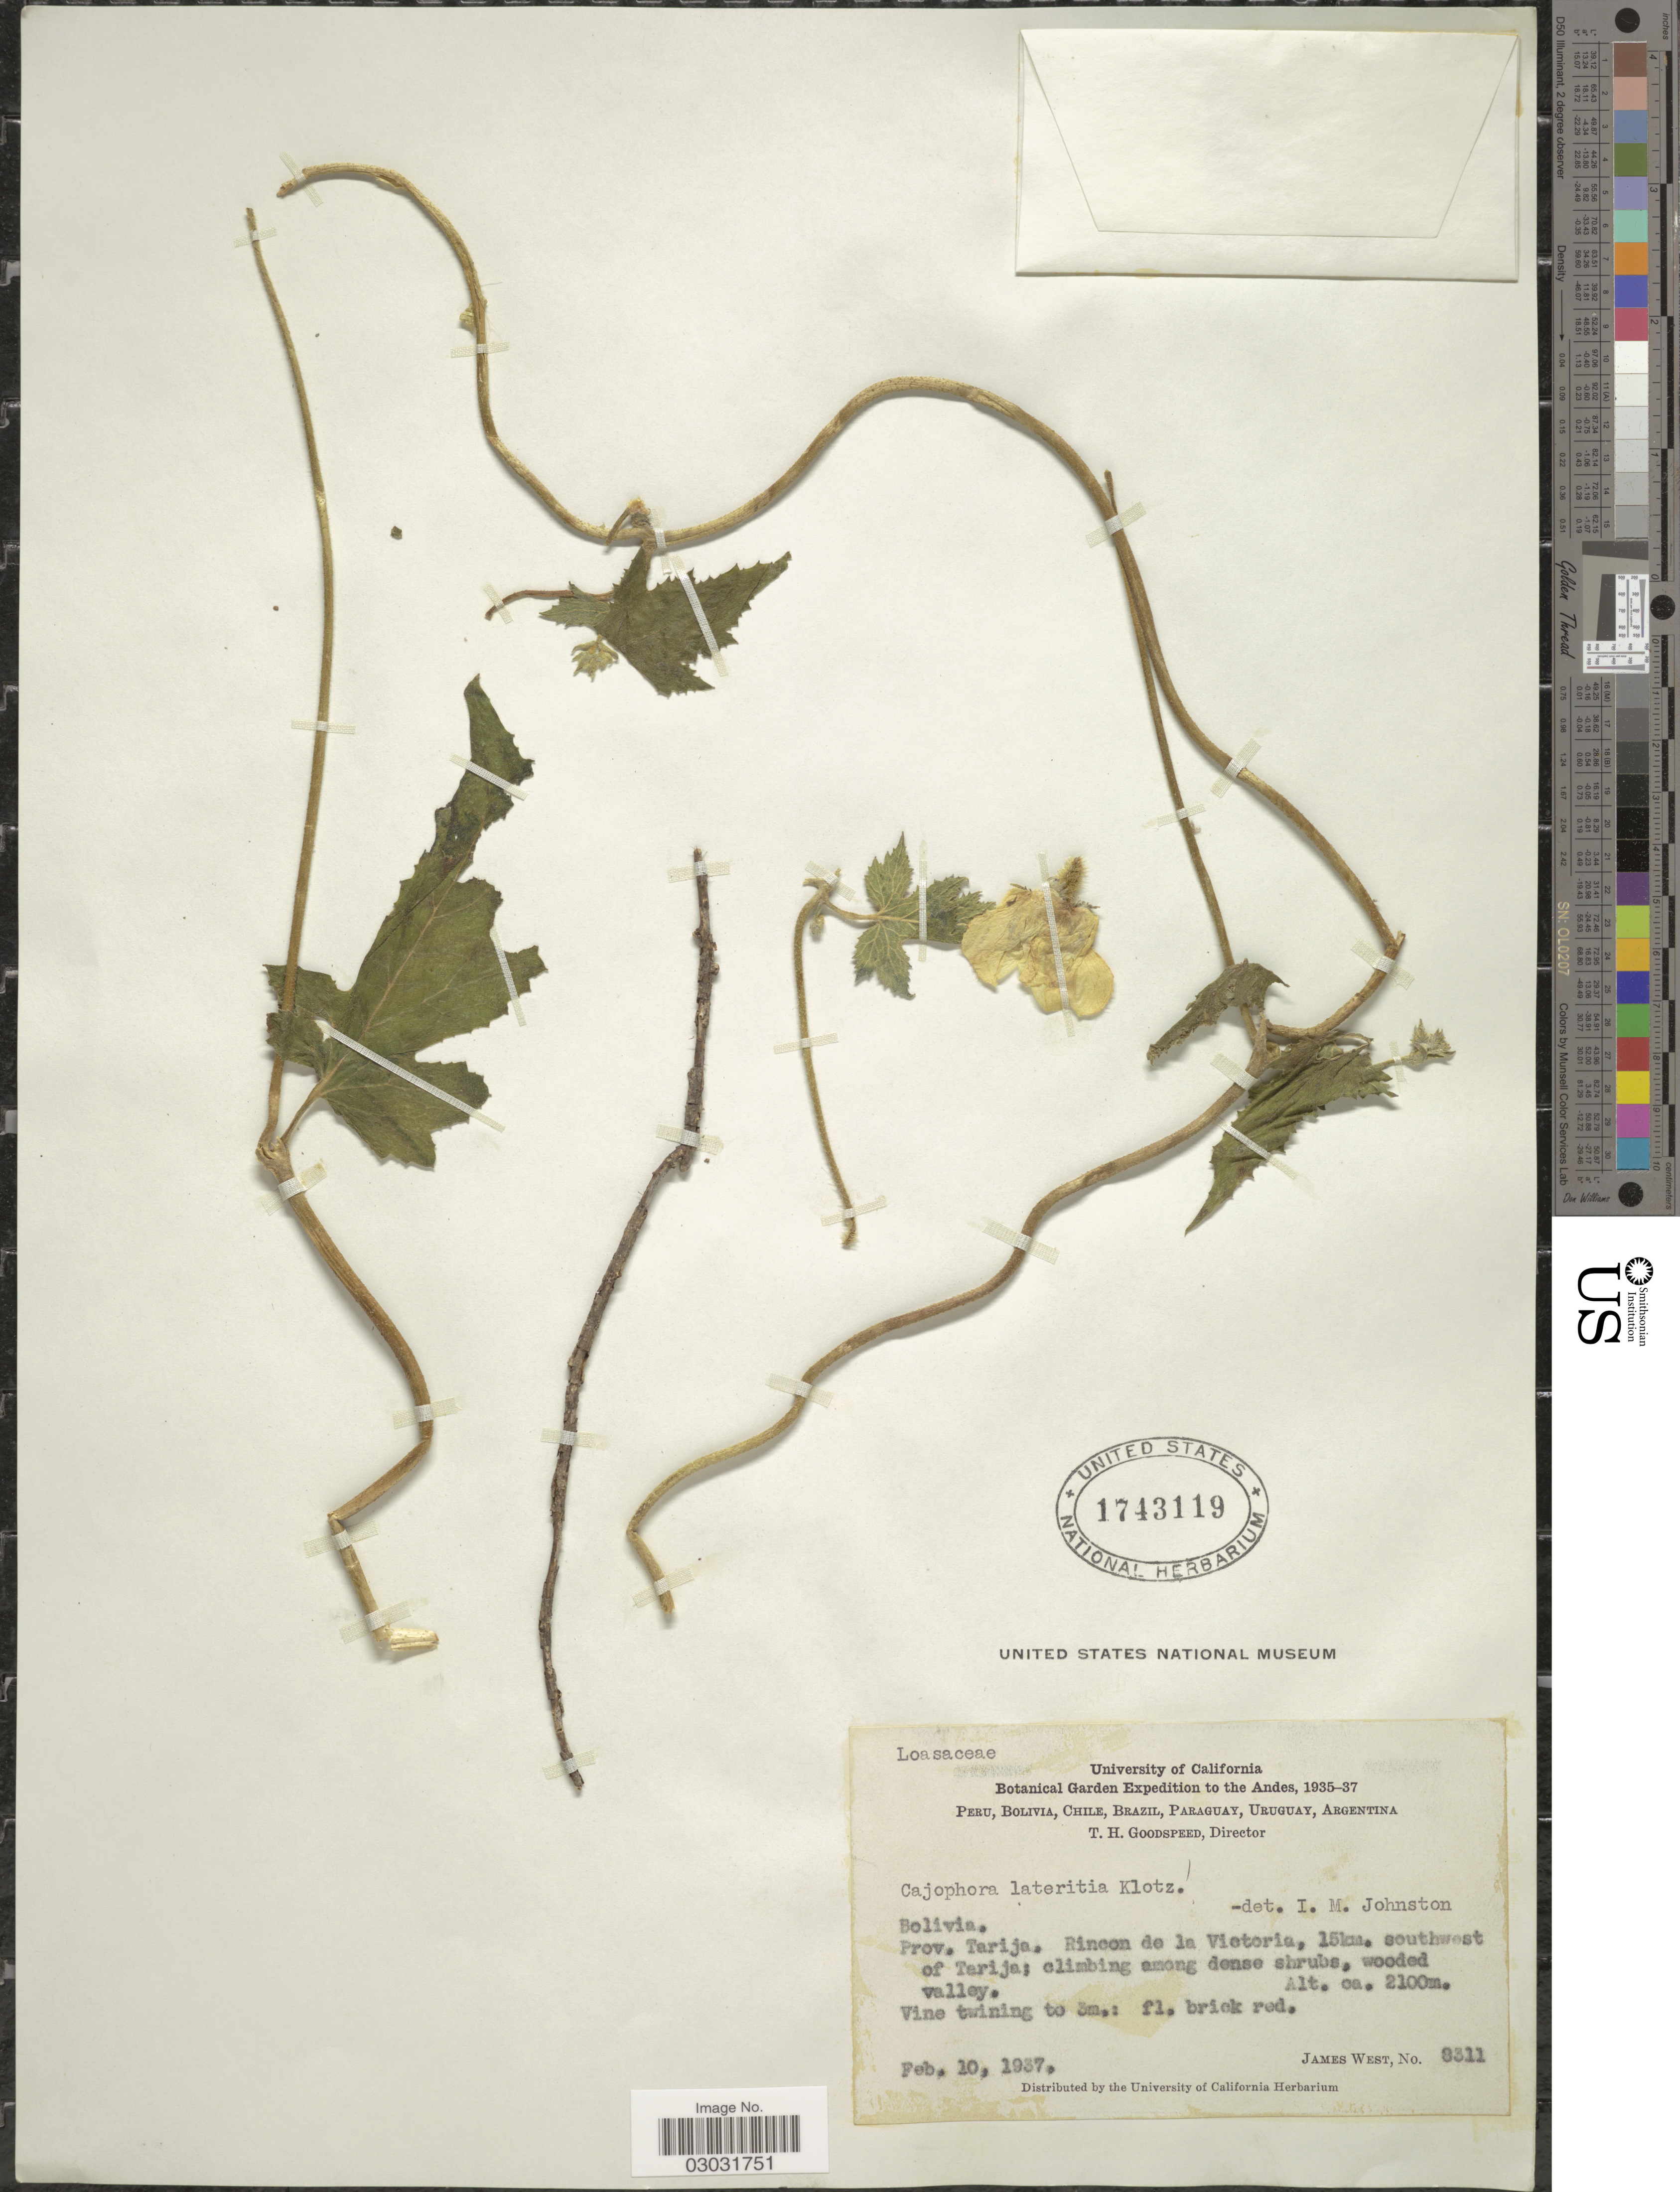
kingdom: Plantae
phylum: Tracheophyta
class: Magnoliopsida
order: Cornales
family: Loasaceae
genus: Caiophora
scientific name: Caiophora lateritia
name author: Klotzsch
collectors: J. West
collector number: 8311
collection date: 1937-02-10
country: Bolivia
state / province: Tarija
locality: Andes. Rincon de la Victoria, 15km. southwest of Terija.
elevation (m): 2100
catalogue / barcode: US 1743119